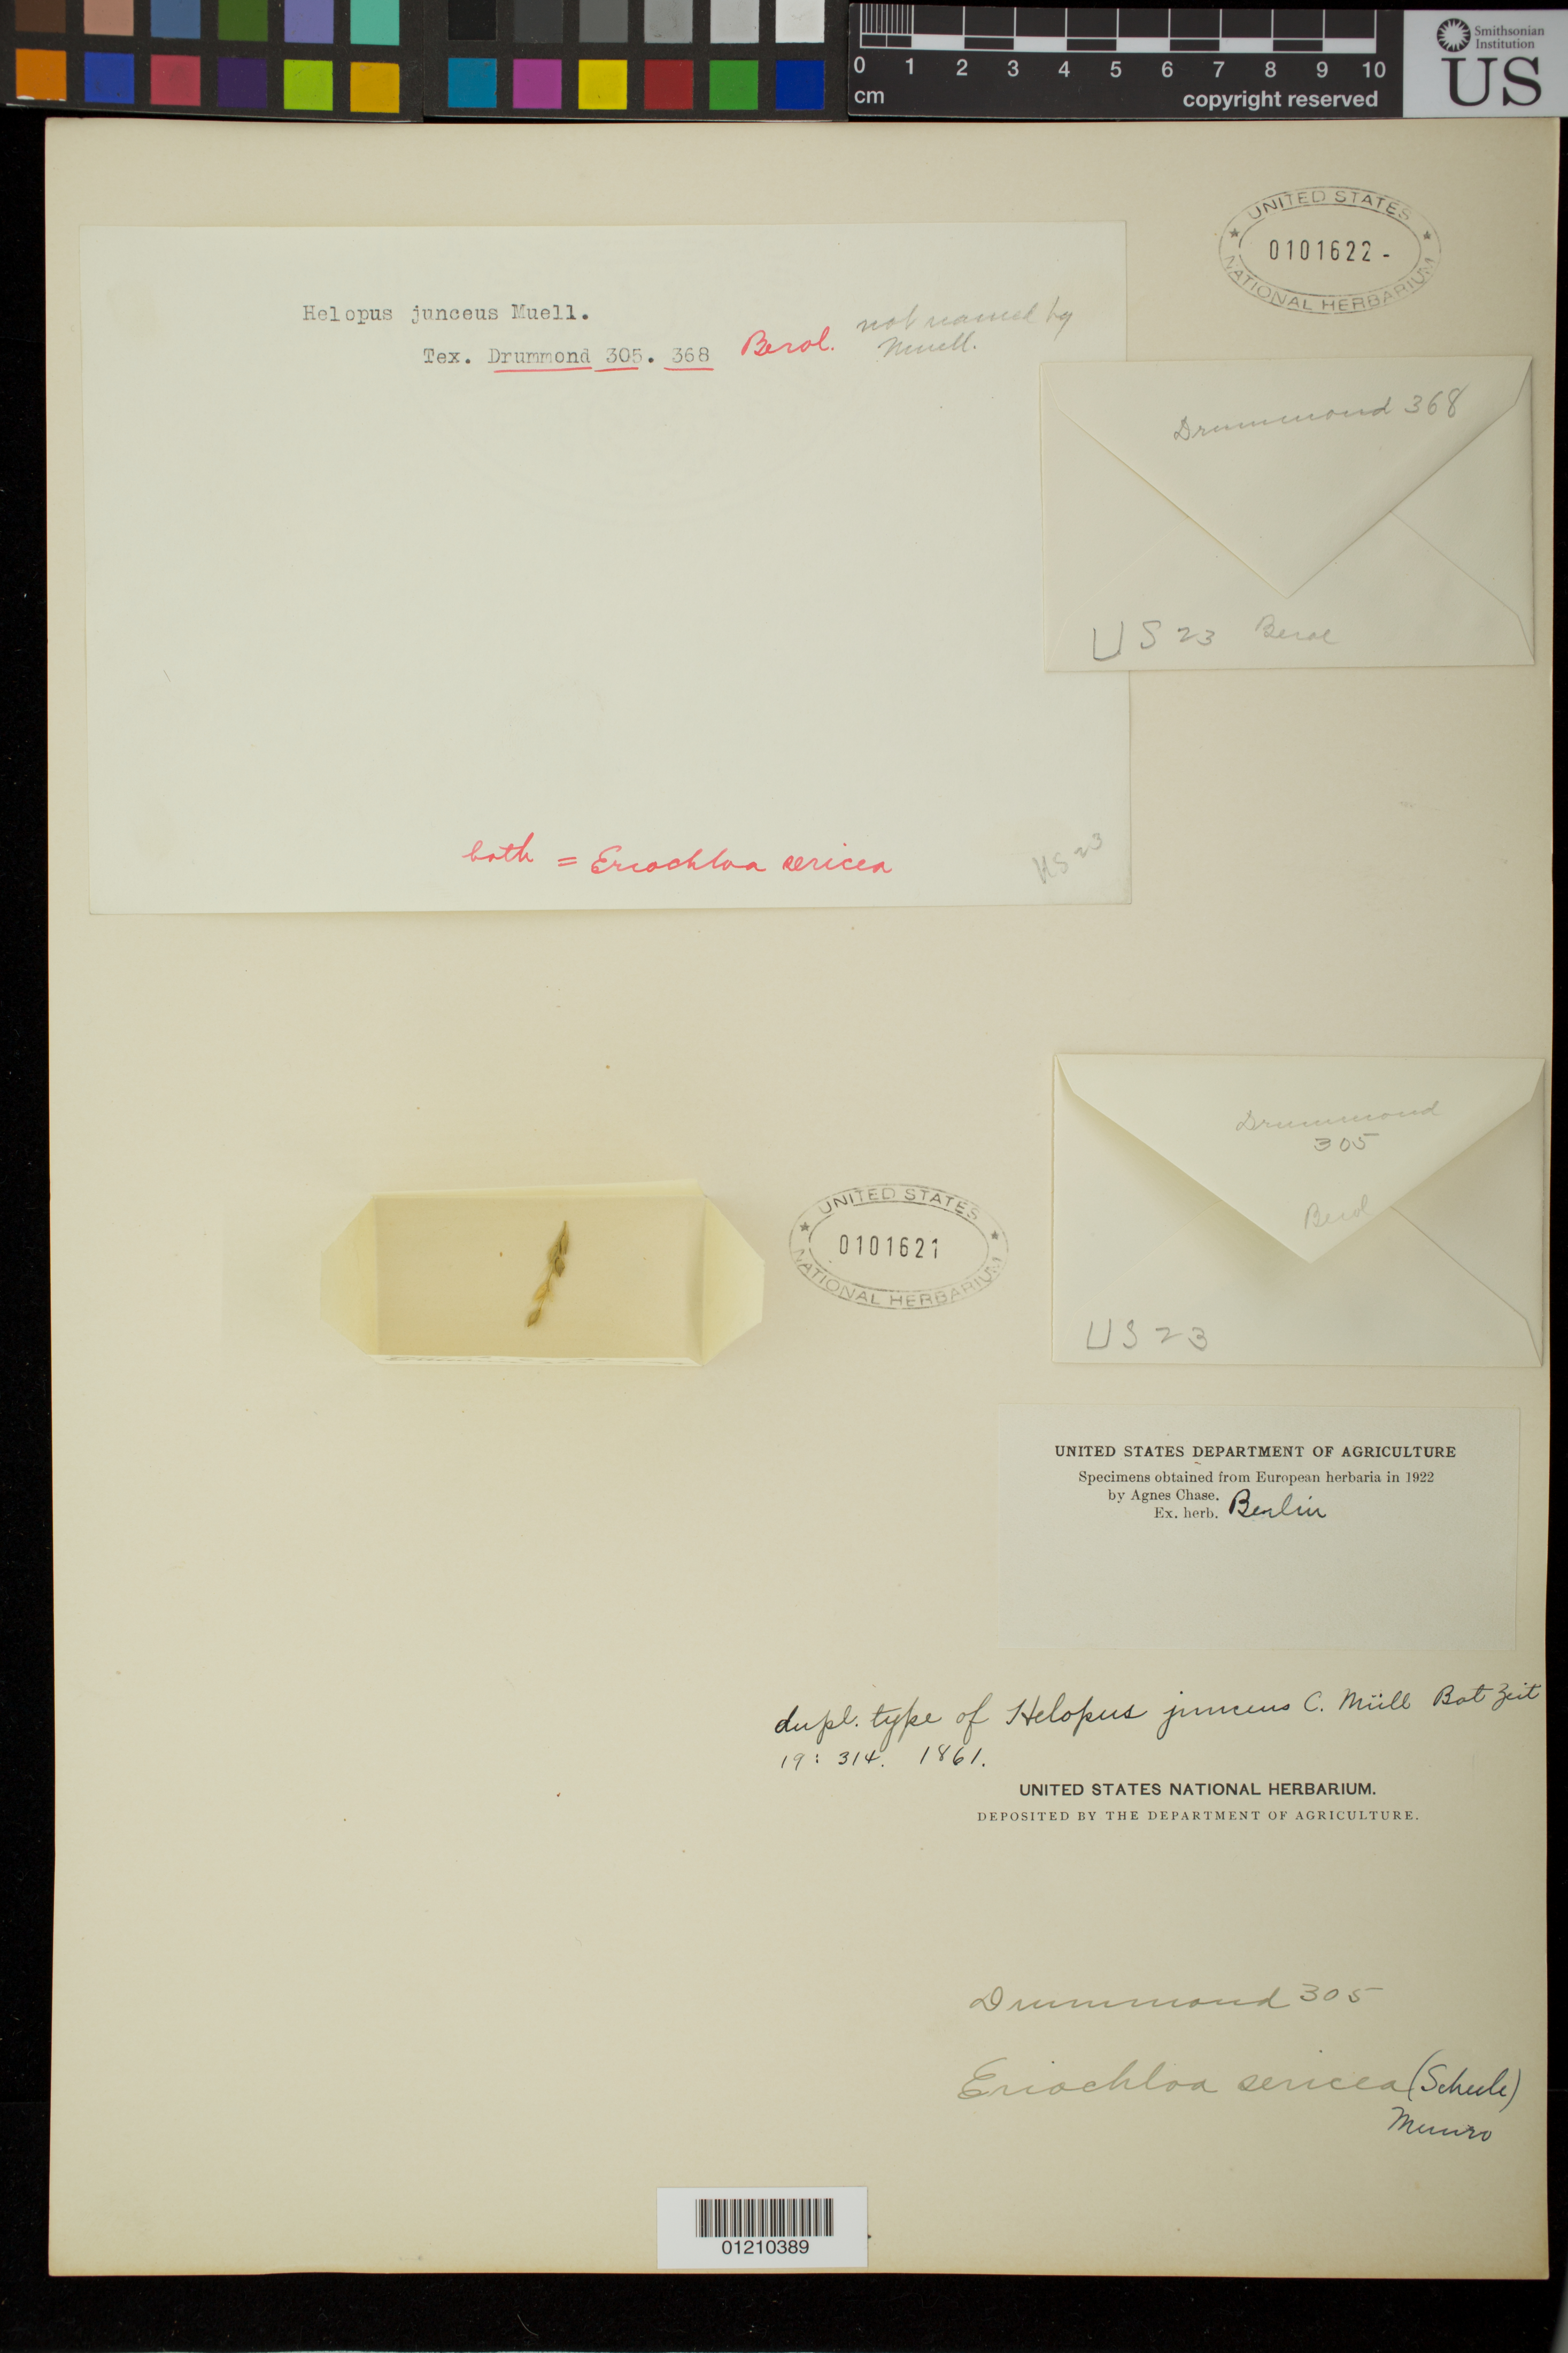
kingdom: Plantae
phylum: Tracheophyta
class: Liliopsida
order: Poales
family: Poaceae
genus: Helopus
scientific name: Helopus junceus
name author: Müll. Hal.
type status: Isosyntype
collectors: T. Drummond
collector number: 305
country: United States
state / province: Texas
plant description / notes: Fragmentary material of type specimen ex herb. Berlin.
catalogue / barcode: US 101621